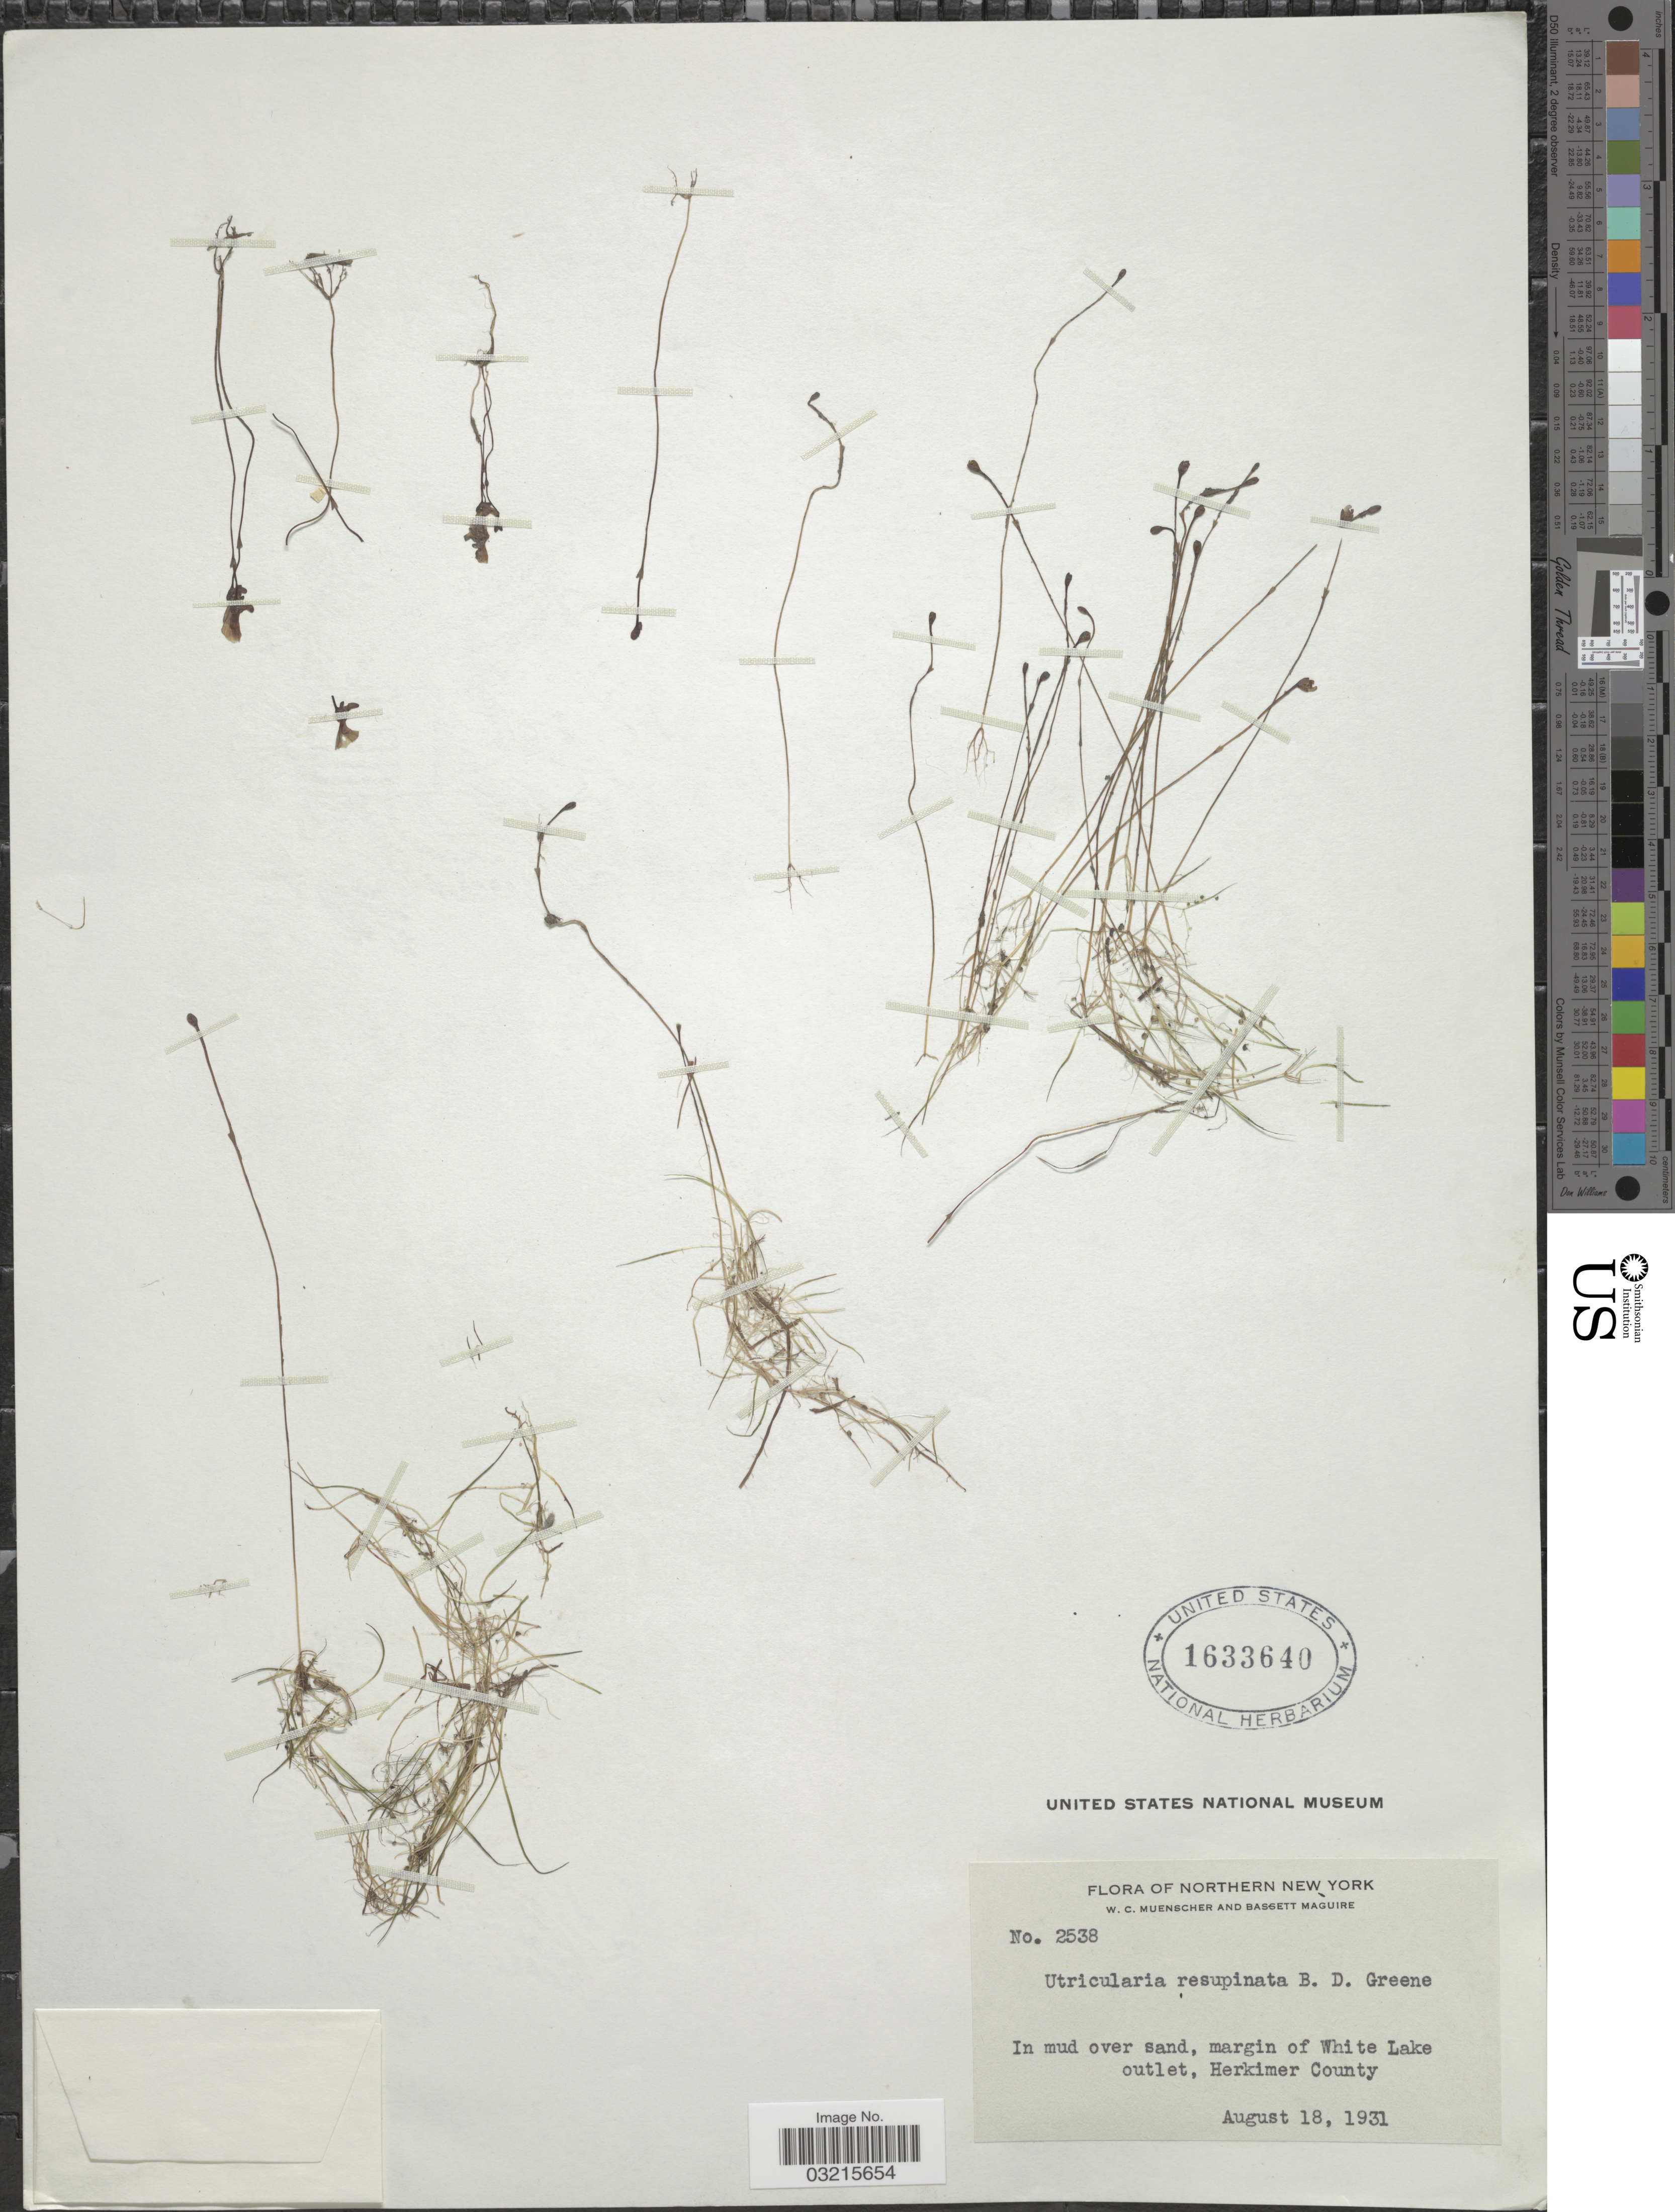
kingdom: Plantae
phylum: Tracheophyta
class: Magnoliopsida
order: Lamiales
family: Lentibulariaceae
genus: Utricularia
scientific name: Utricularia resupinata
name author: B.D. Greene ex Bigelow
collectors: W. Muenscher & B. Maguire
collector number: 2538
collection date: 1931-08-18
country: United States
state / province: New York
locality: Northern New York, margin of White Lake outlet, Herkimer County.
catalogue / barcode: US 1633640